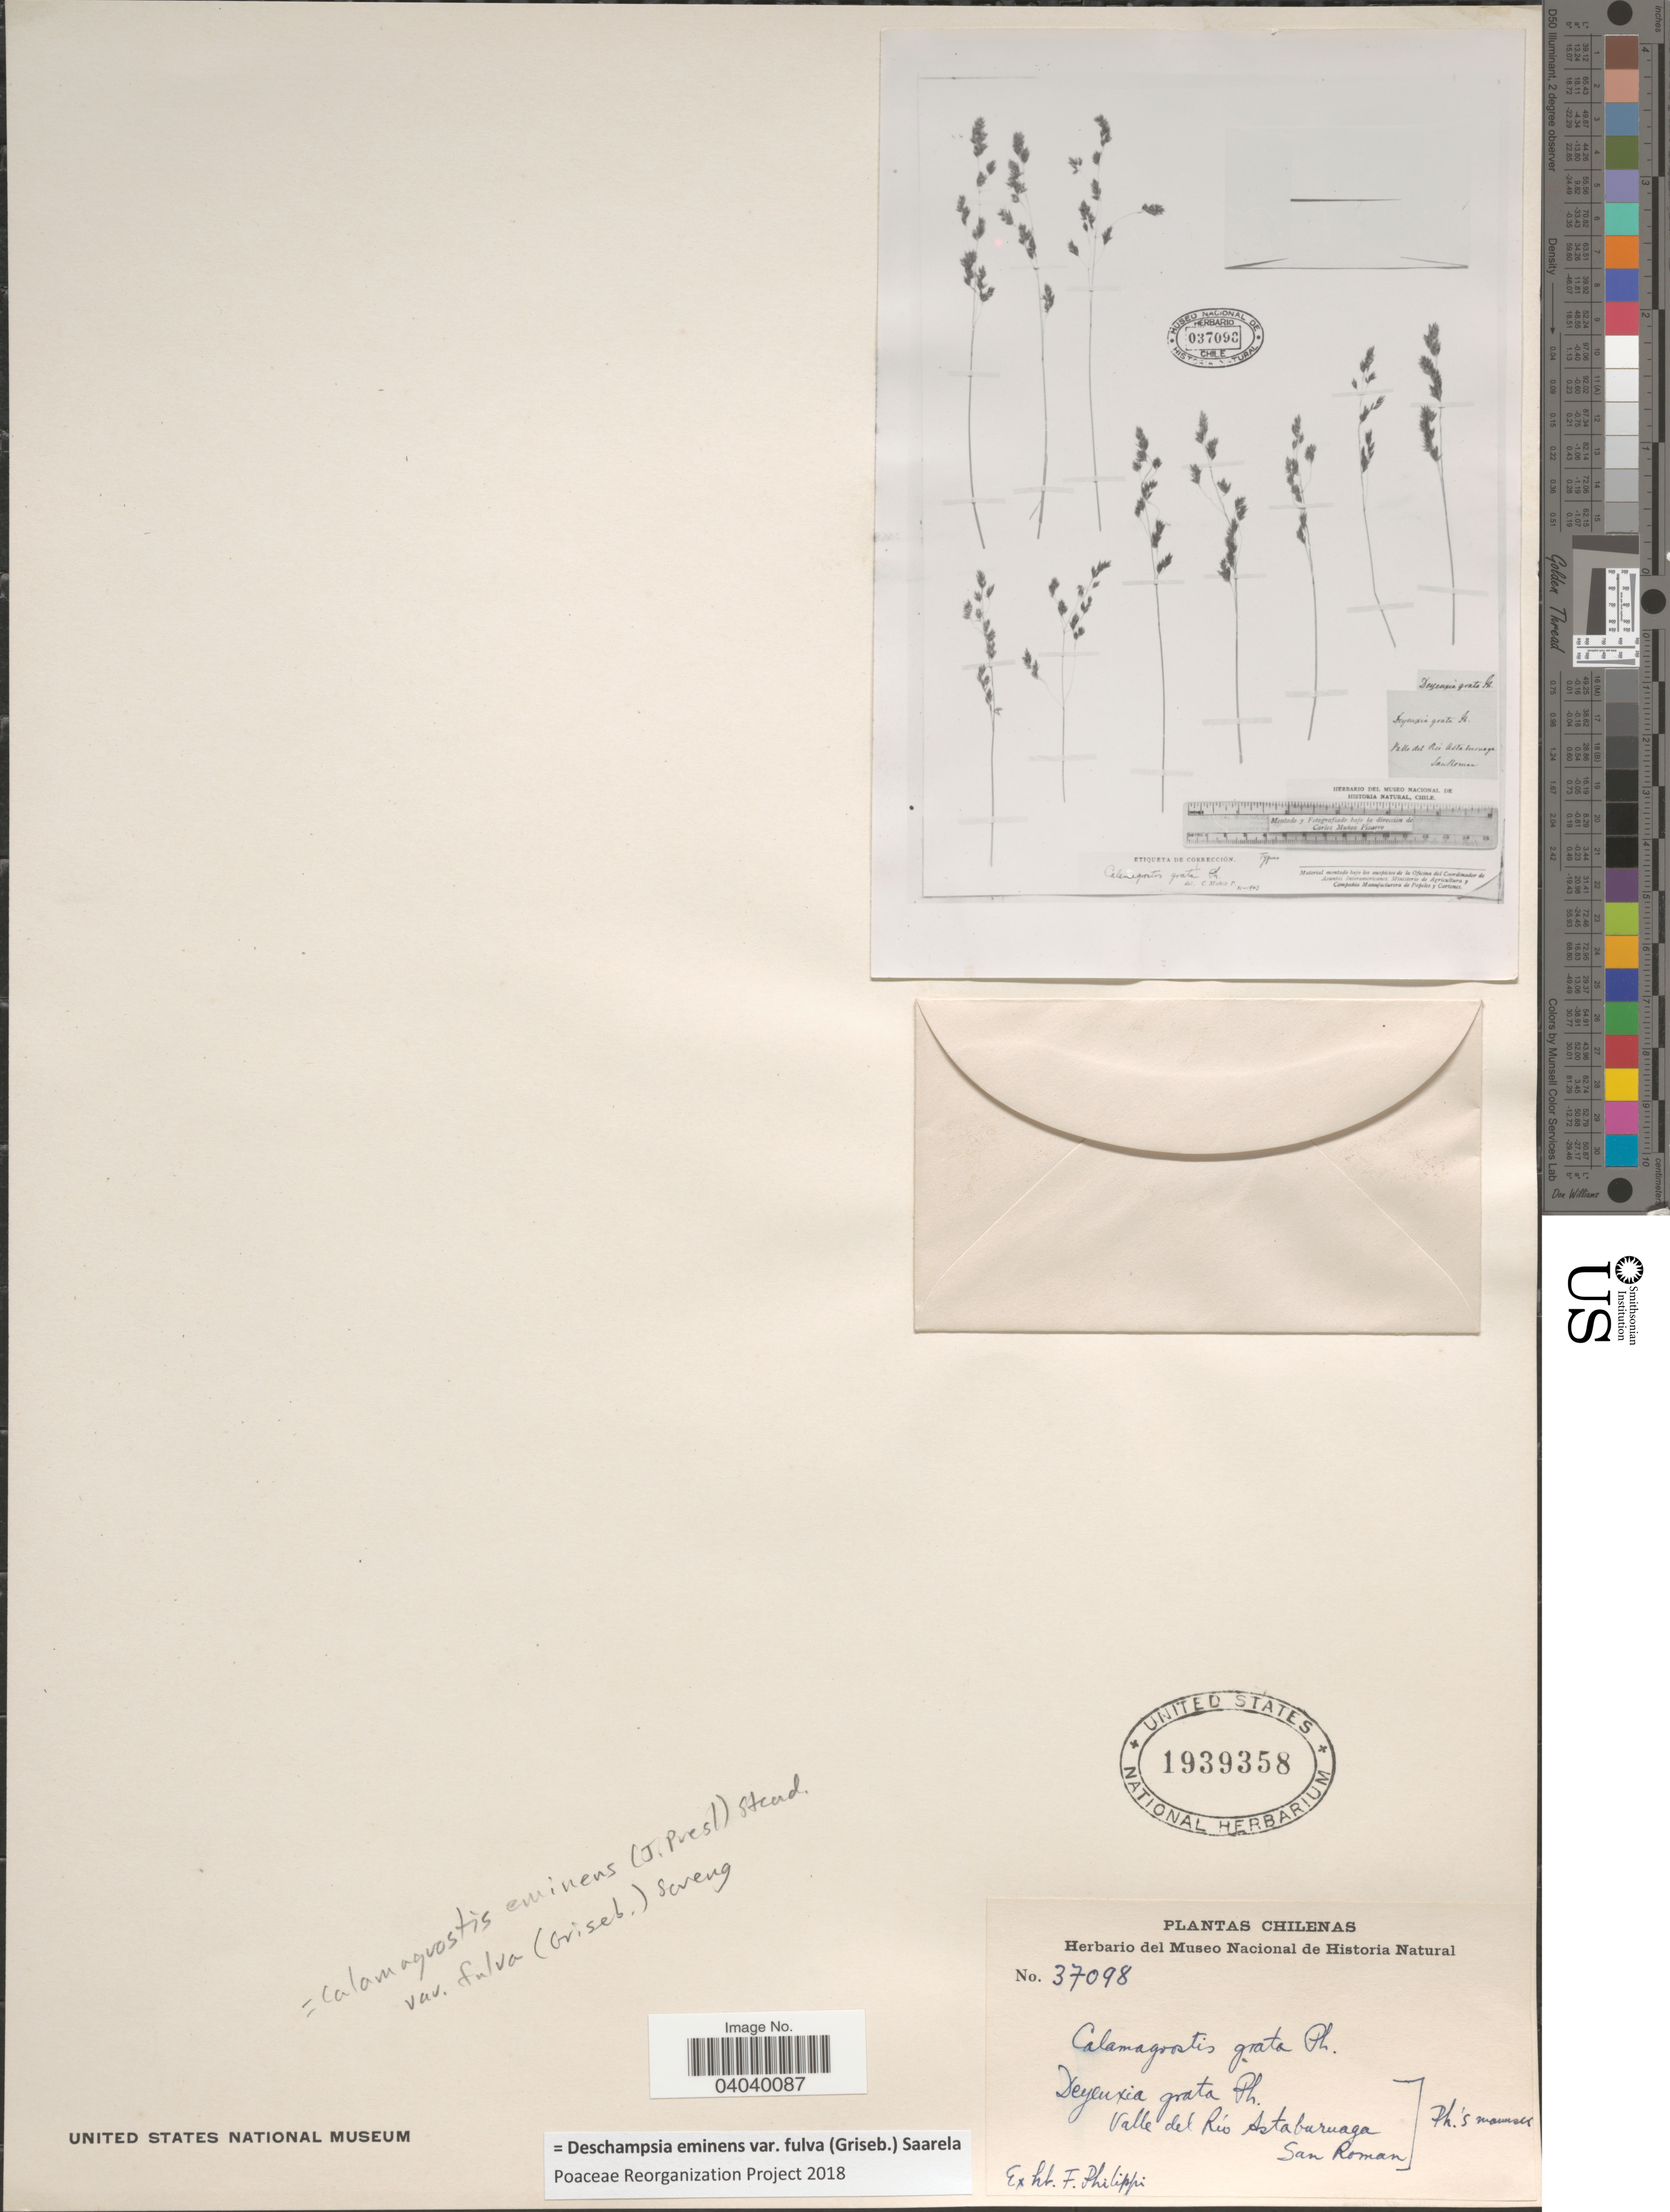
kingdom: Plantae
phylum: Tracheophyta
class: Liliopsida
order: Poales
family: Poaceae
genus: Deschampsia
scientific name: Deschampsia eminens var. fulva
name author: (Griseb.) Saarela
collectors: ex herb. F. Philippi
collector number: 37098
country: Chile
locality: Valle del Río Astabaruaga. San Roman.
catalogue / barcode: US 1939358